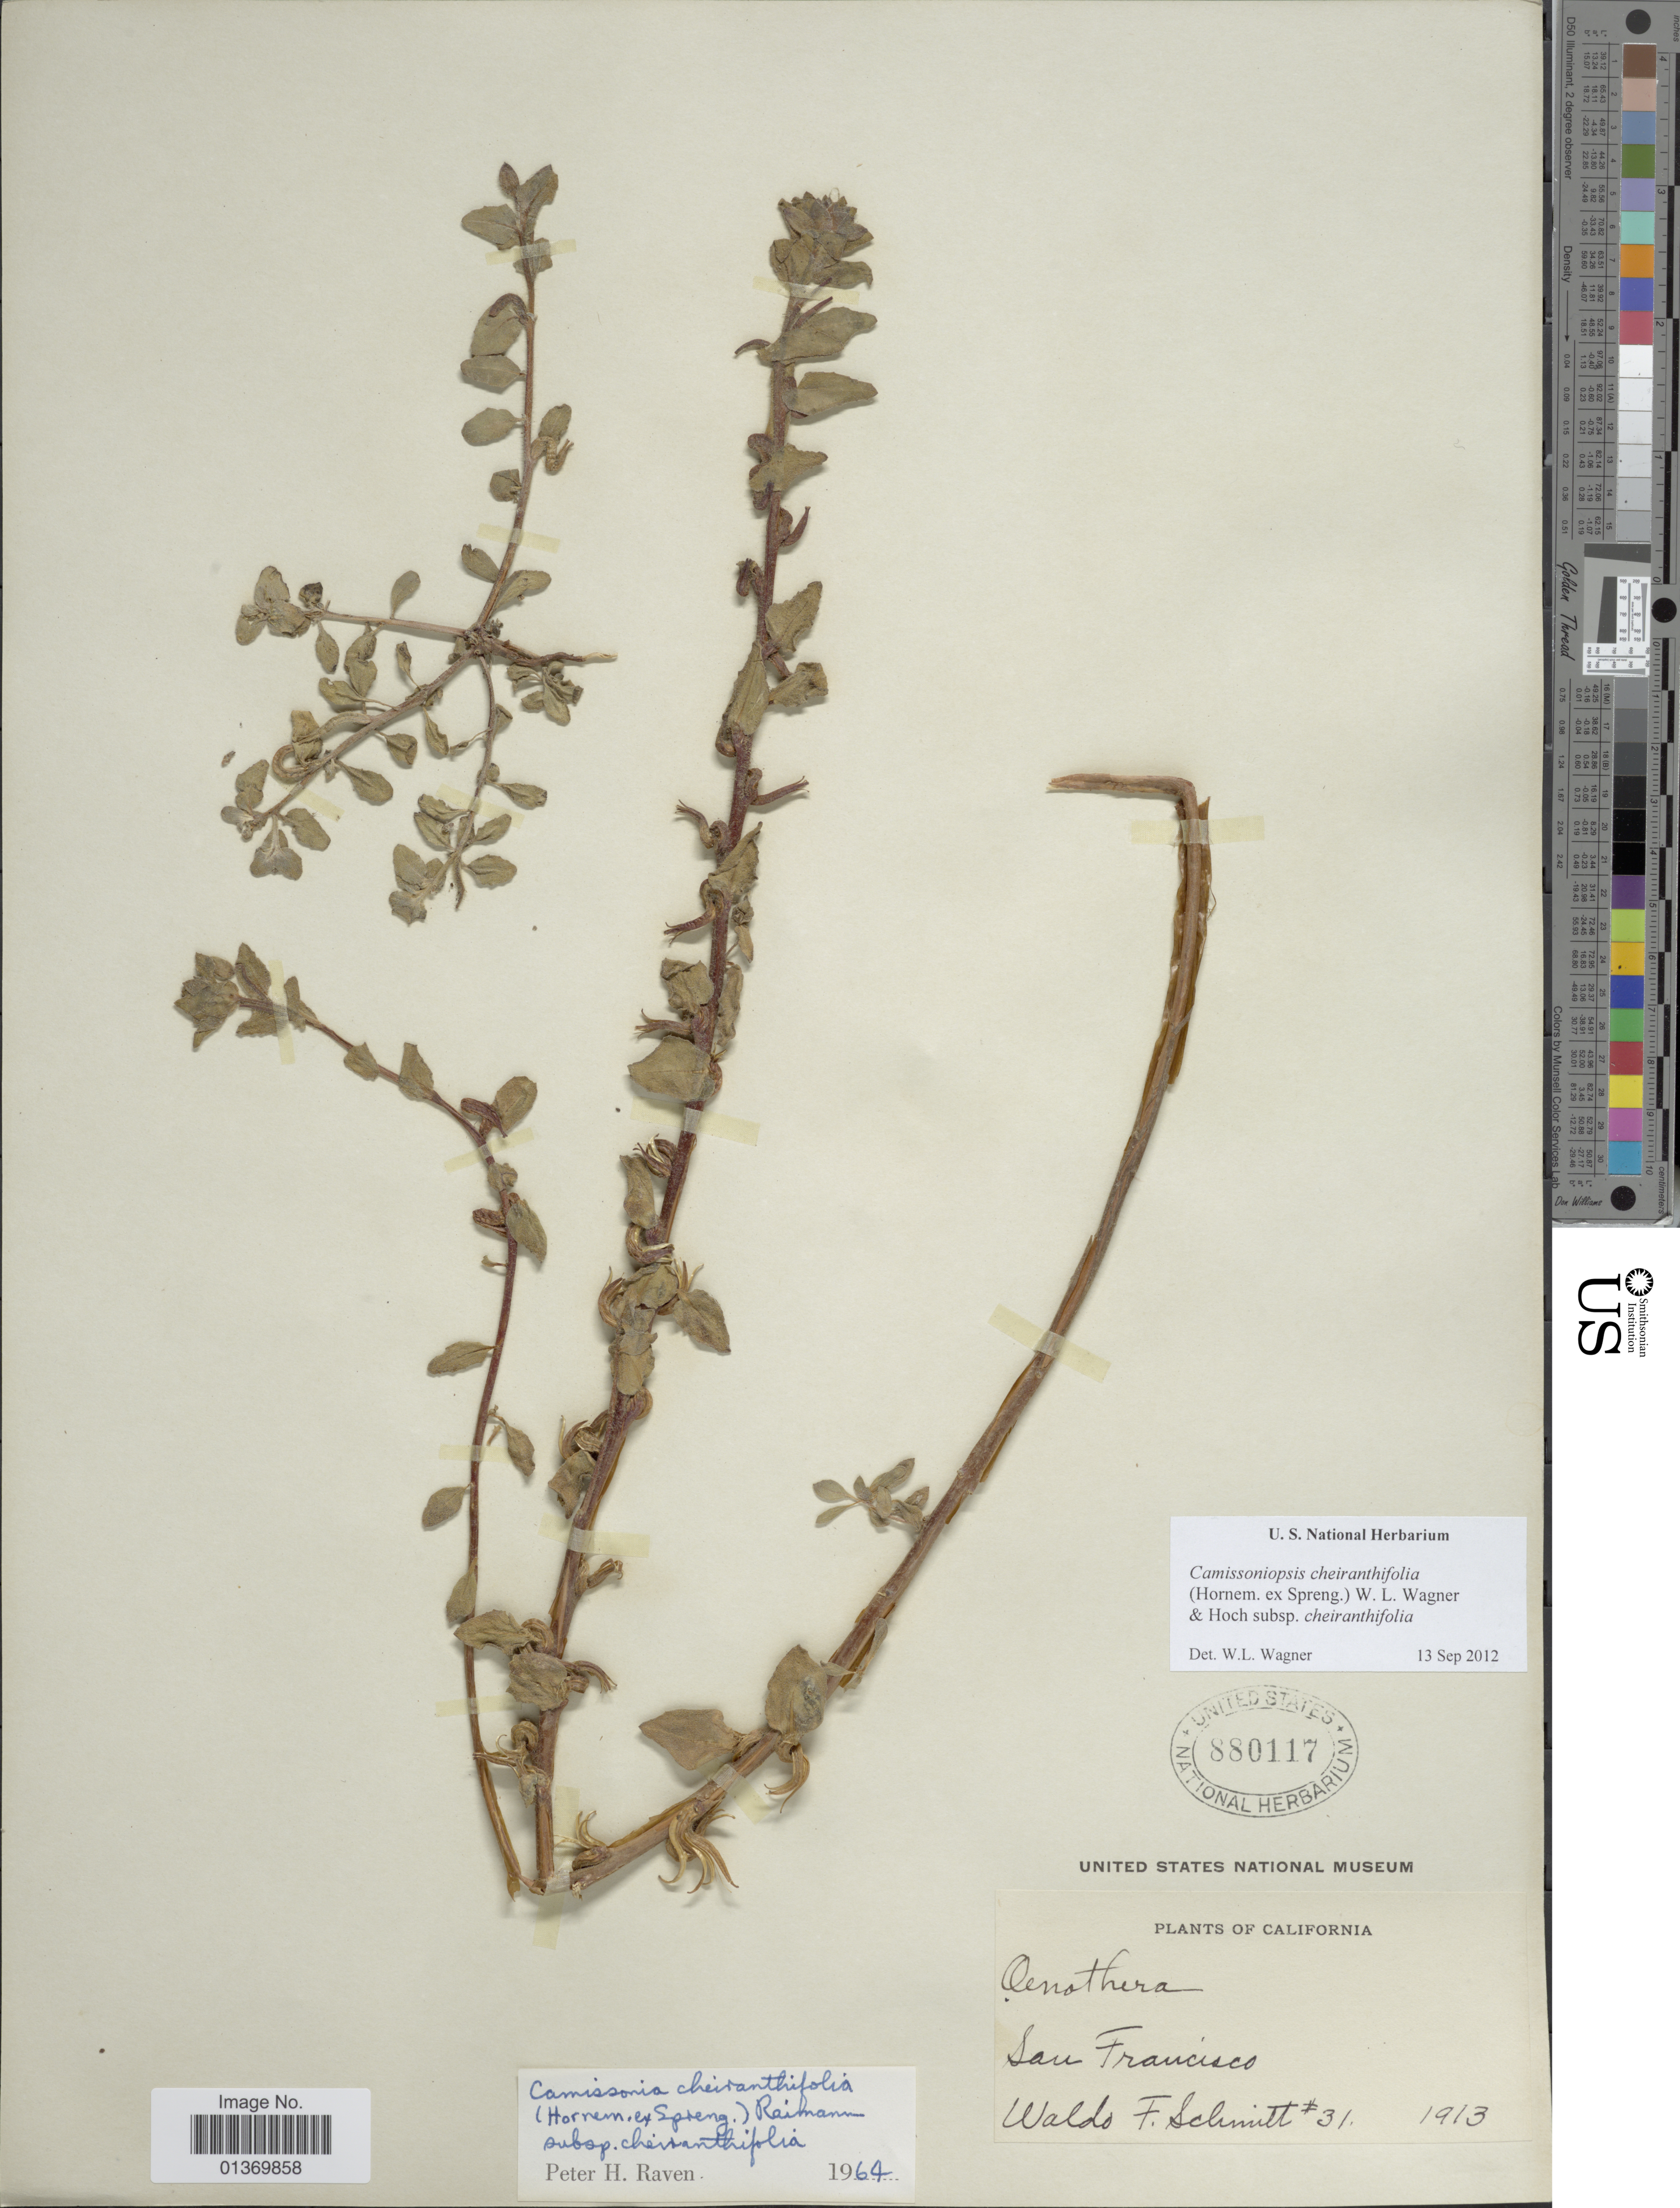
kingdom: Plantae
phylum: Tracheophyta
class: Magnoliopsida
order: Myrtales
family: Onagraceae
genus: Camissoniopsis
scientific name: Camissoniopsis cheiranthifolia subsp. cheiranthifolia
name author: (Hornem. ex Spreng.) W.L. Wagner & Hoch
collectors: W. F. Schmitt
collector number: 31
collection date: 1913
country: United States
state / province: California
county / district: San Francisco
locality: San Francisco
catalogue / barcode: US 880117